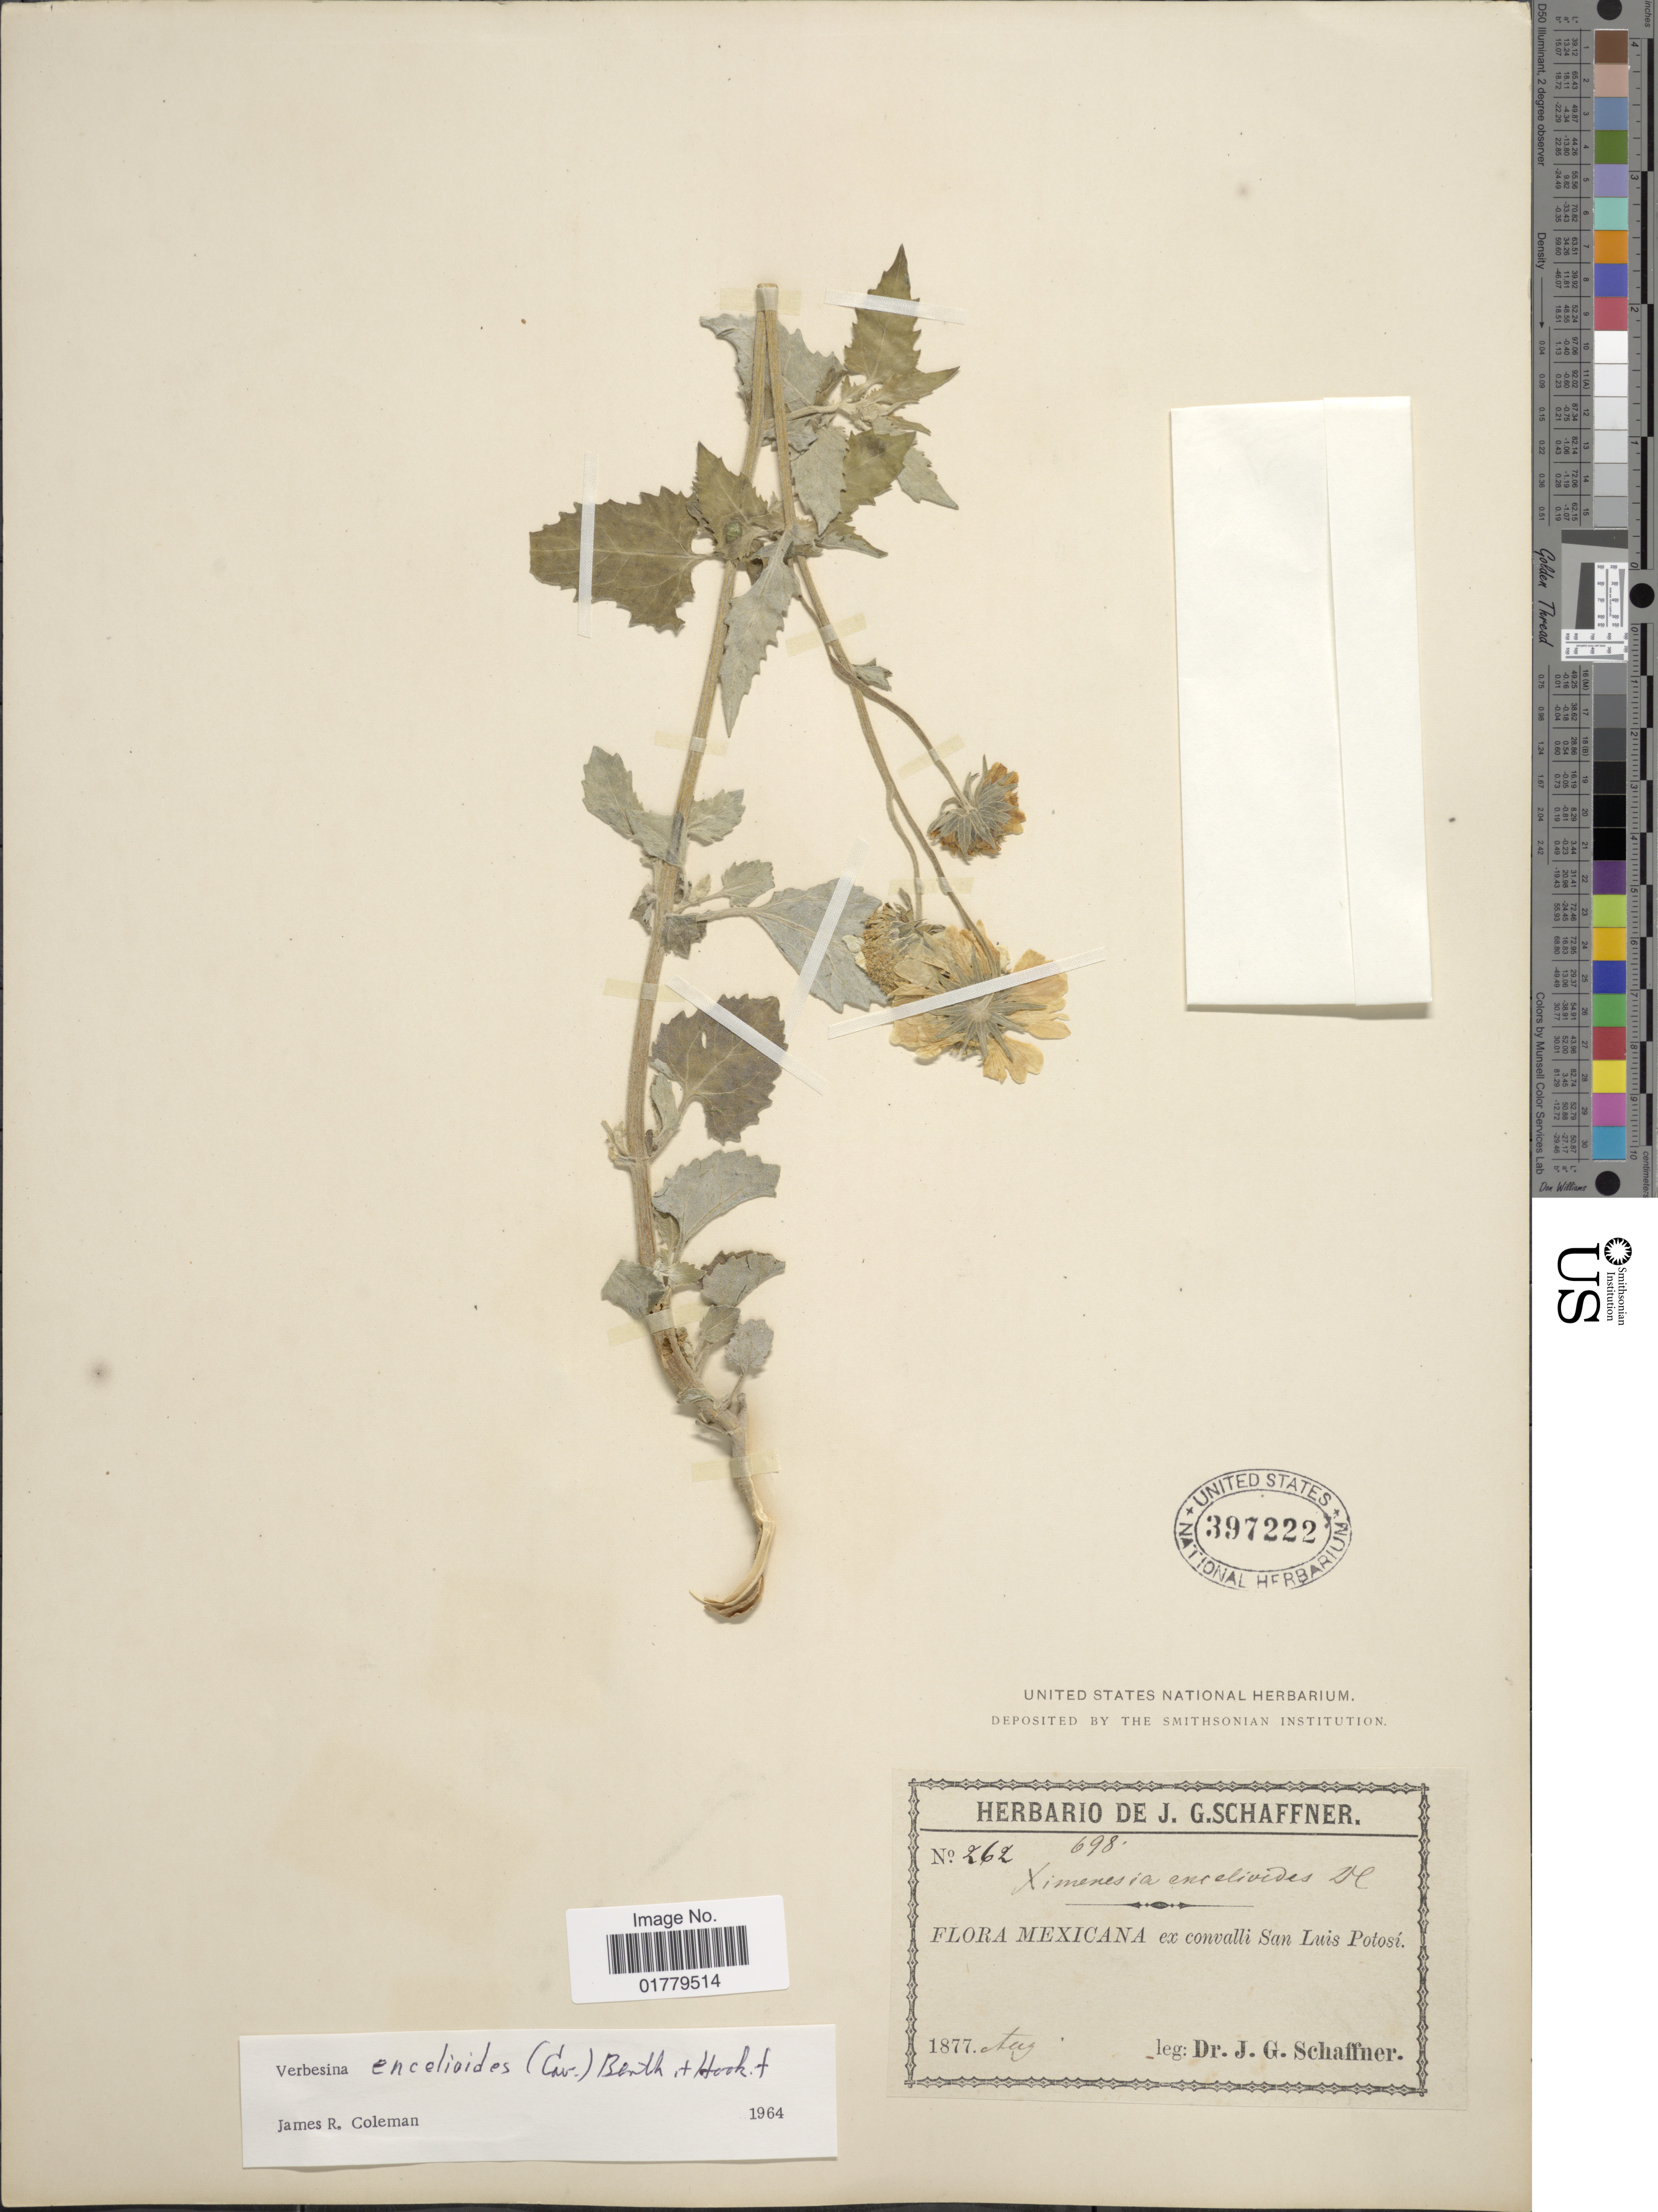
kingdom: Plantae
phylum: Tracheophyta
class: Magnoliopsida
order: Asterales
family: Asteraceae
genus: Verbesina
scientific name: Verbesina encelioides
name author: (Cav.) Benth. & Hook. ex A. Gray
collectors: J. G. Schaffner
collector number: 262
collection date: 1877-08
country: Mexico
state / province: San Luis Potosí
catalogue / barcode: US 397222